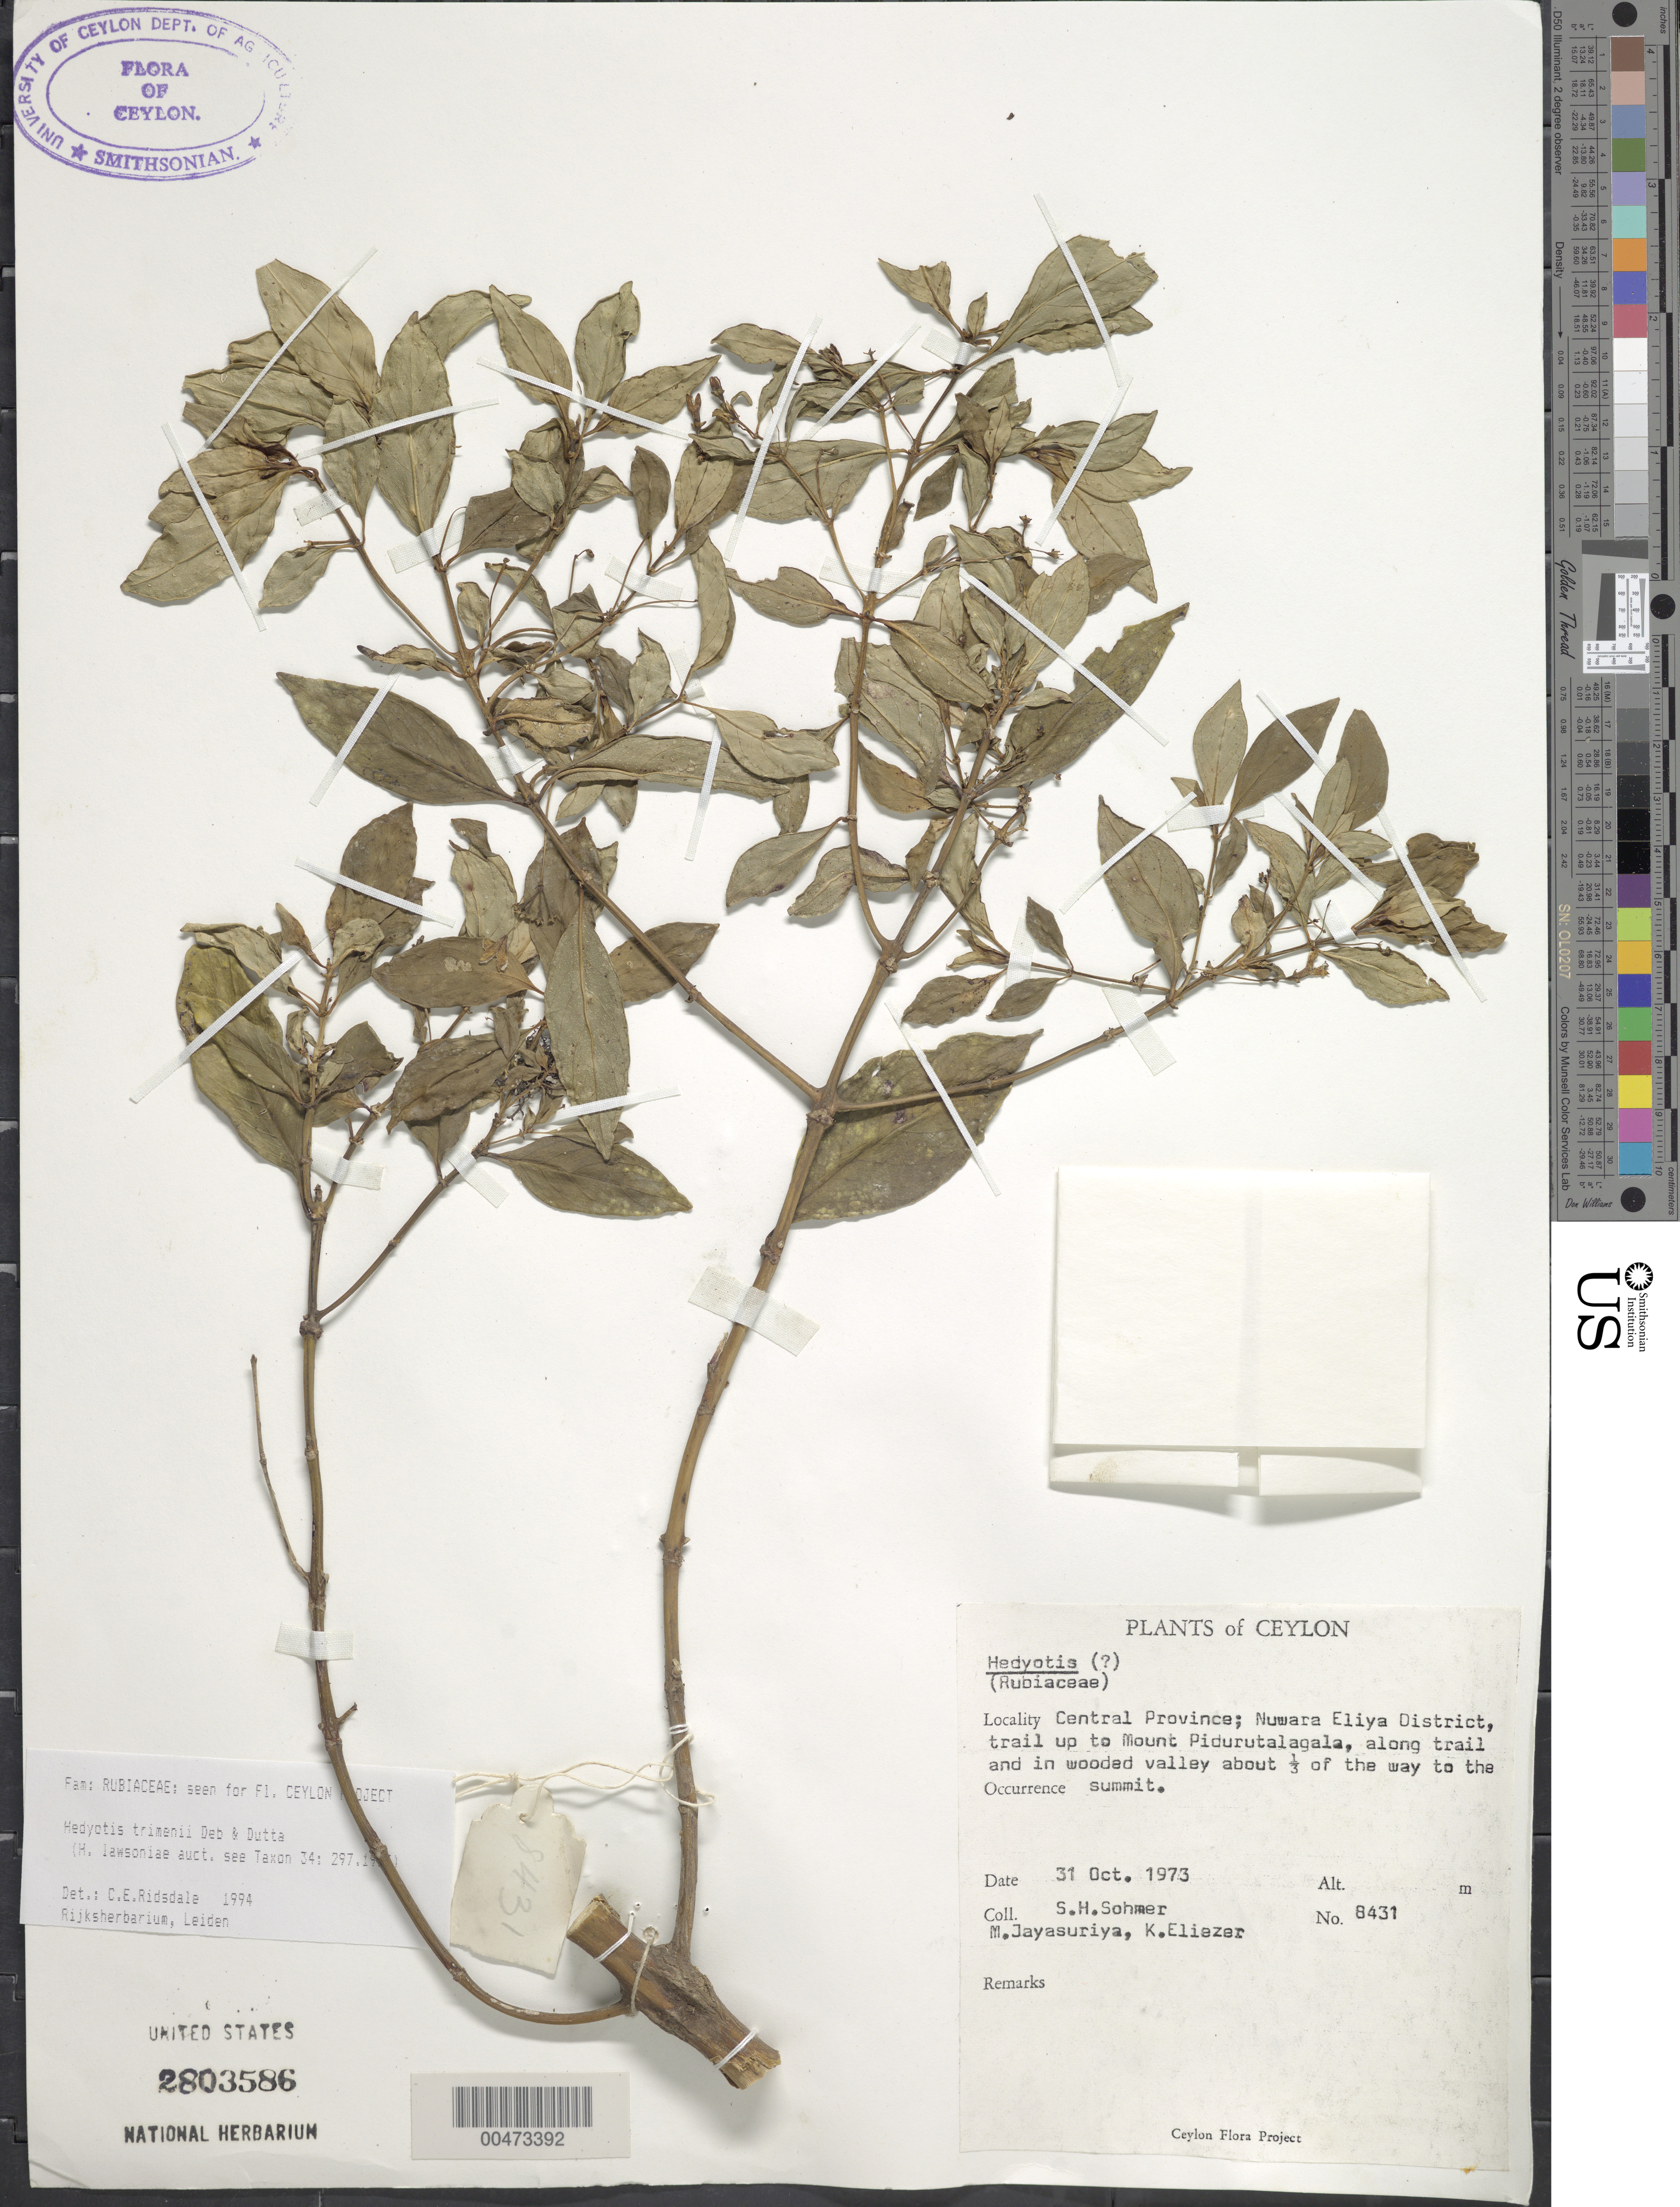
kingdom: Plantae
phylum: Tracheophyta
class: Magnoliopsida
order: Gentianales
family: Rubiaceae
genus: Hedyotis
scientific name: Hedyotis trimenii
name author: Deb & R. Dutta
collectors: S. H. Sohmer, A. H. Jayasuriya & K. Eliezer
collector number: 8431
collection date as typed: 31 Oct 1973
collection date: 1973-10-31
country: Sri Lanka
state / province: Central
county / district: Nuwara Eliya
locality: trail up to Mt Pidurutalagala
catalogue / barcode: US 2803586